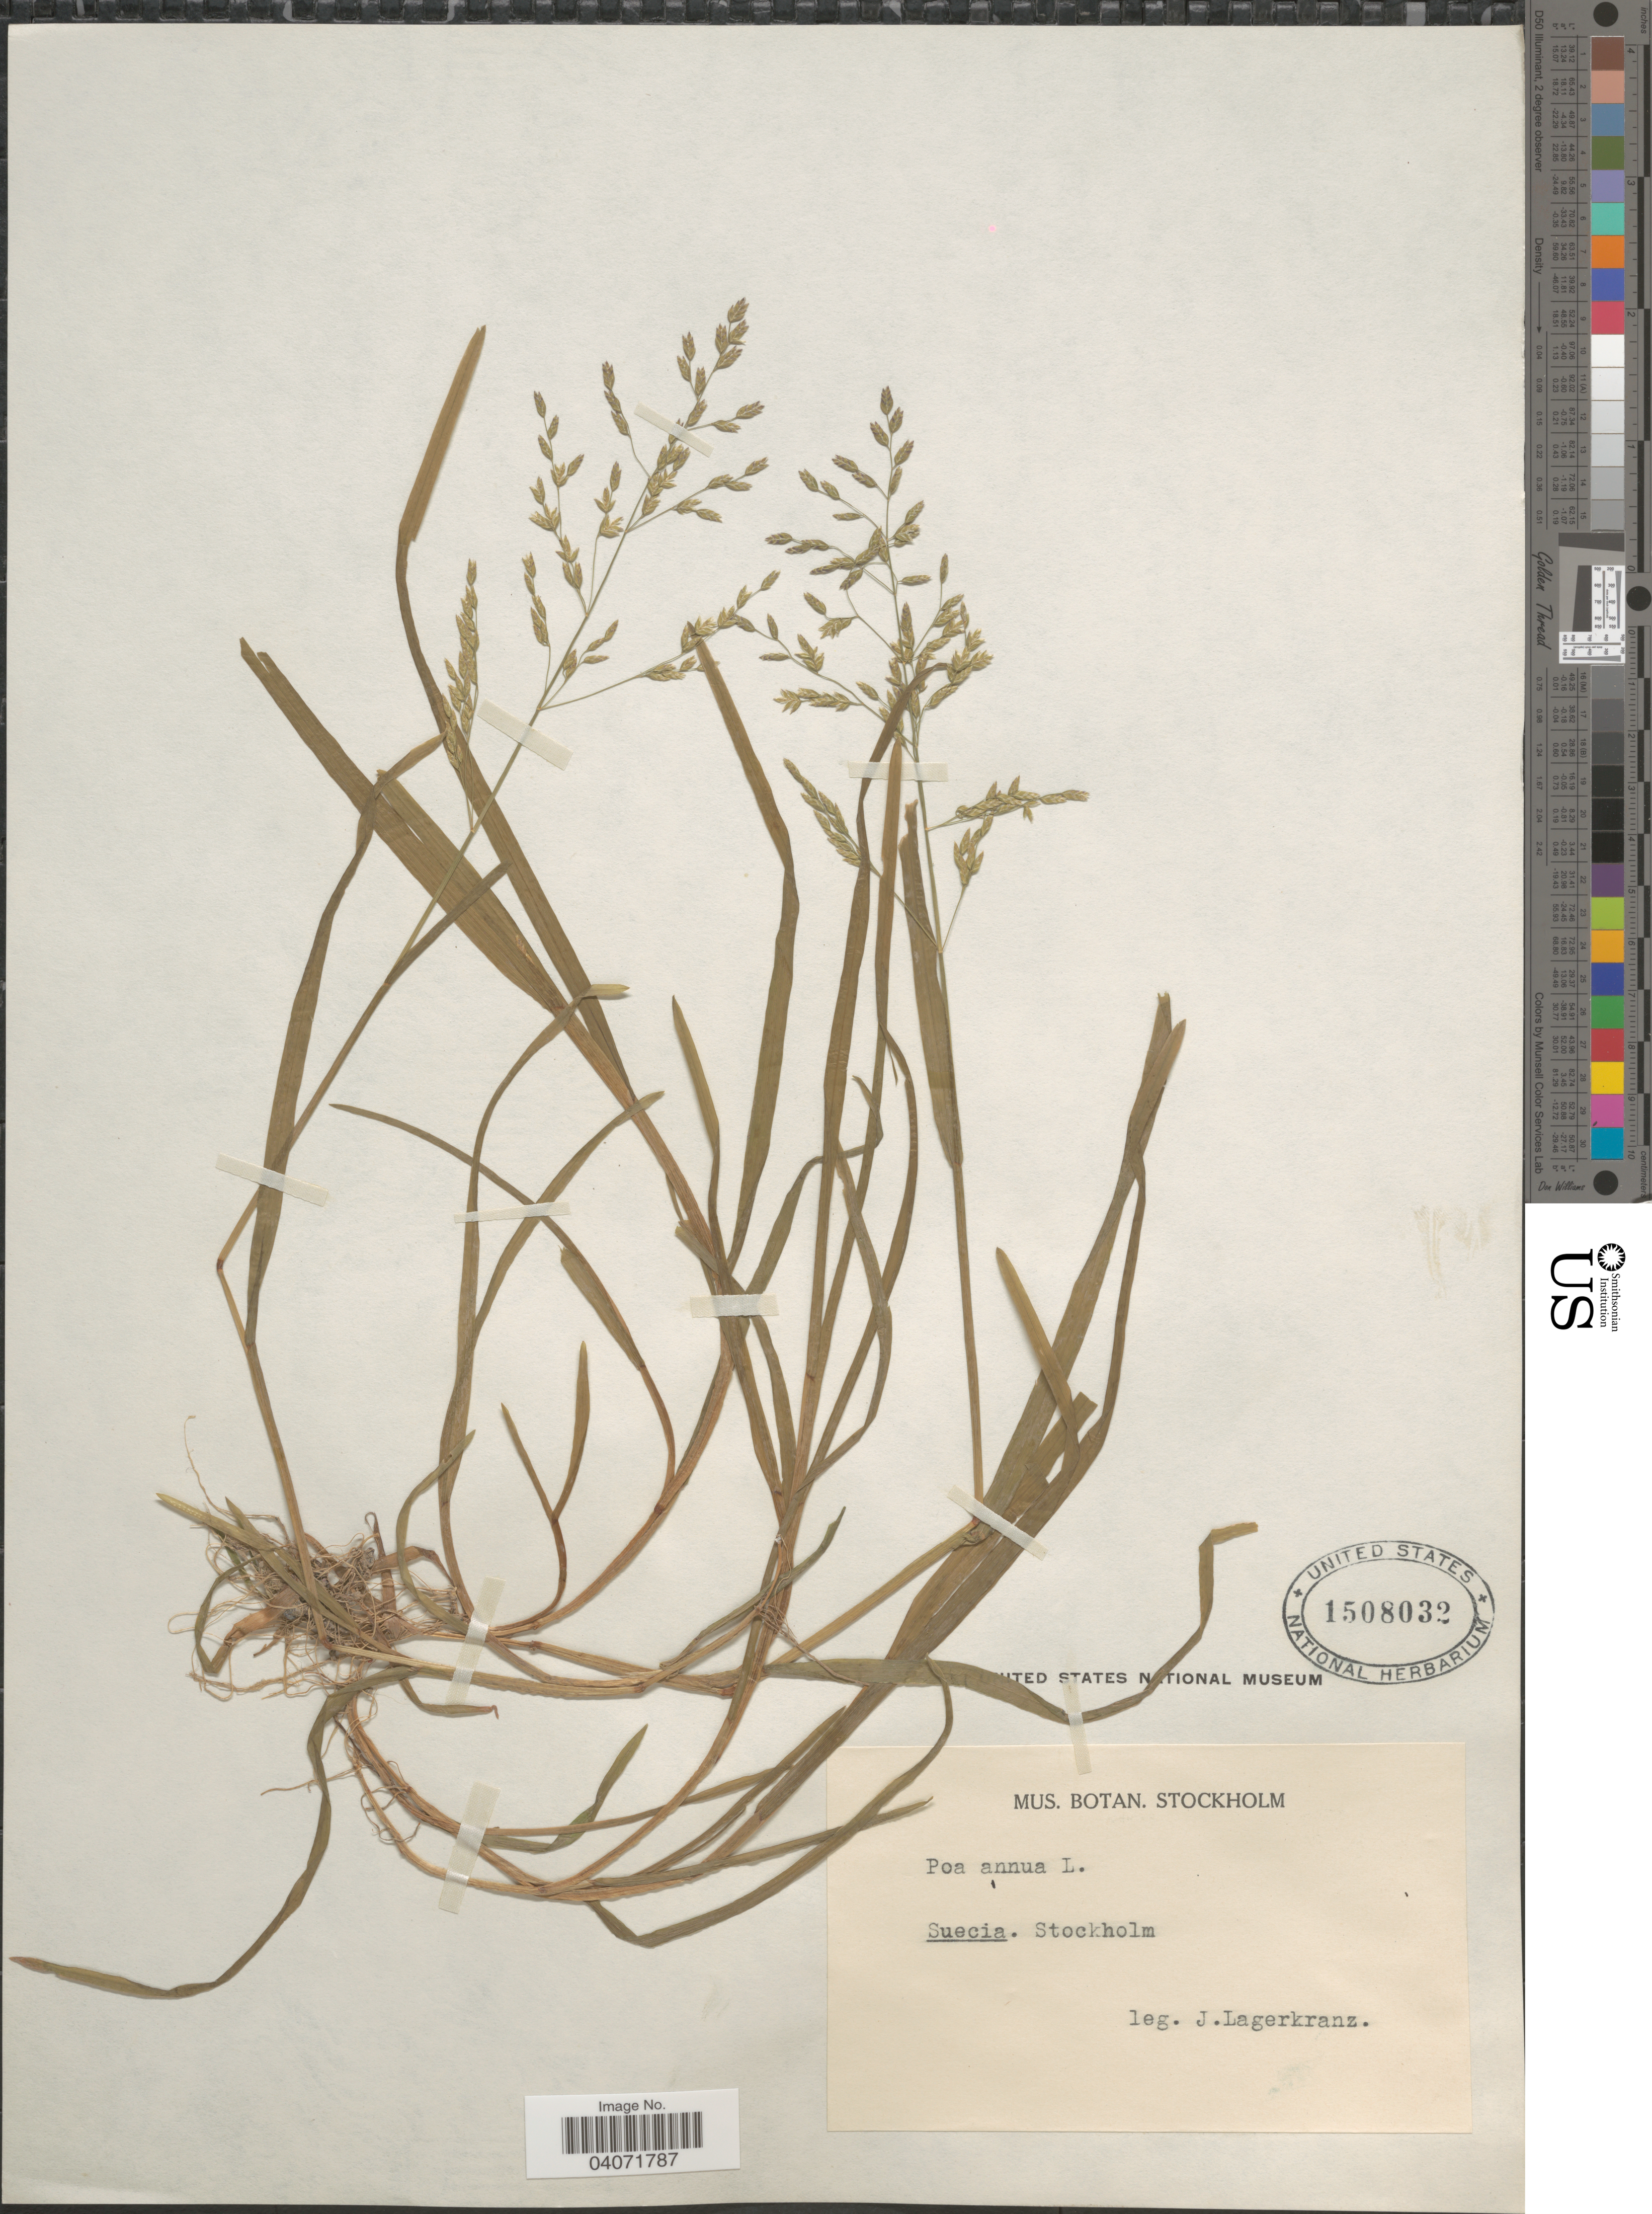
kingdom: Plantae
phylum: Tracheophyta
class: Liliopsida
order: Poales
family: Poaceae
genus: Poa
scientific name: Poa annua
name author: L.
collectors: J. Lagerkranz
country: Sweden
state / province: Stockholm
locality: Suecia. Stockholm.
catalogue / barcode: US 1508032